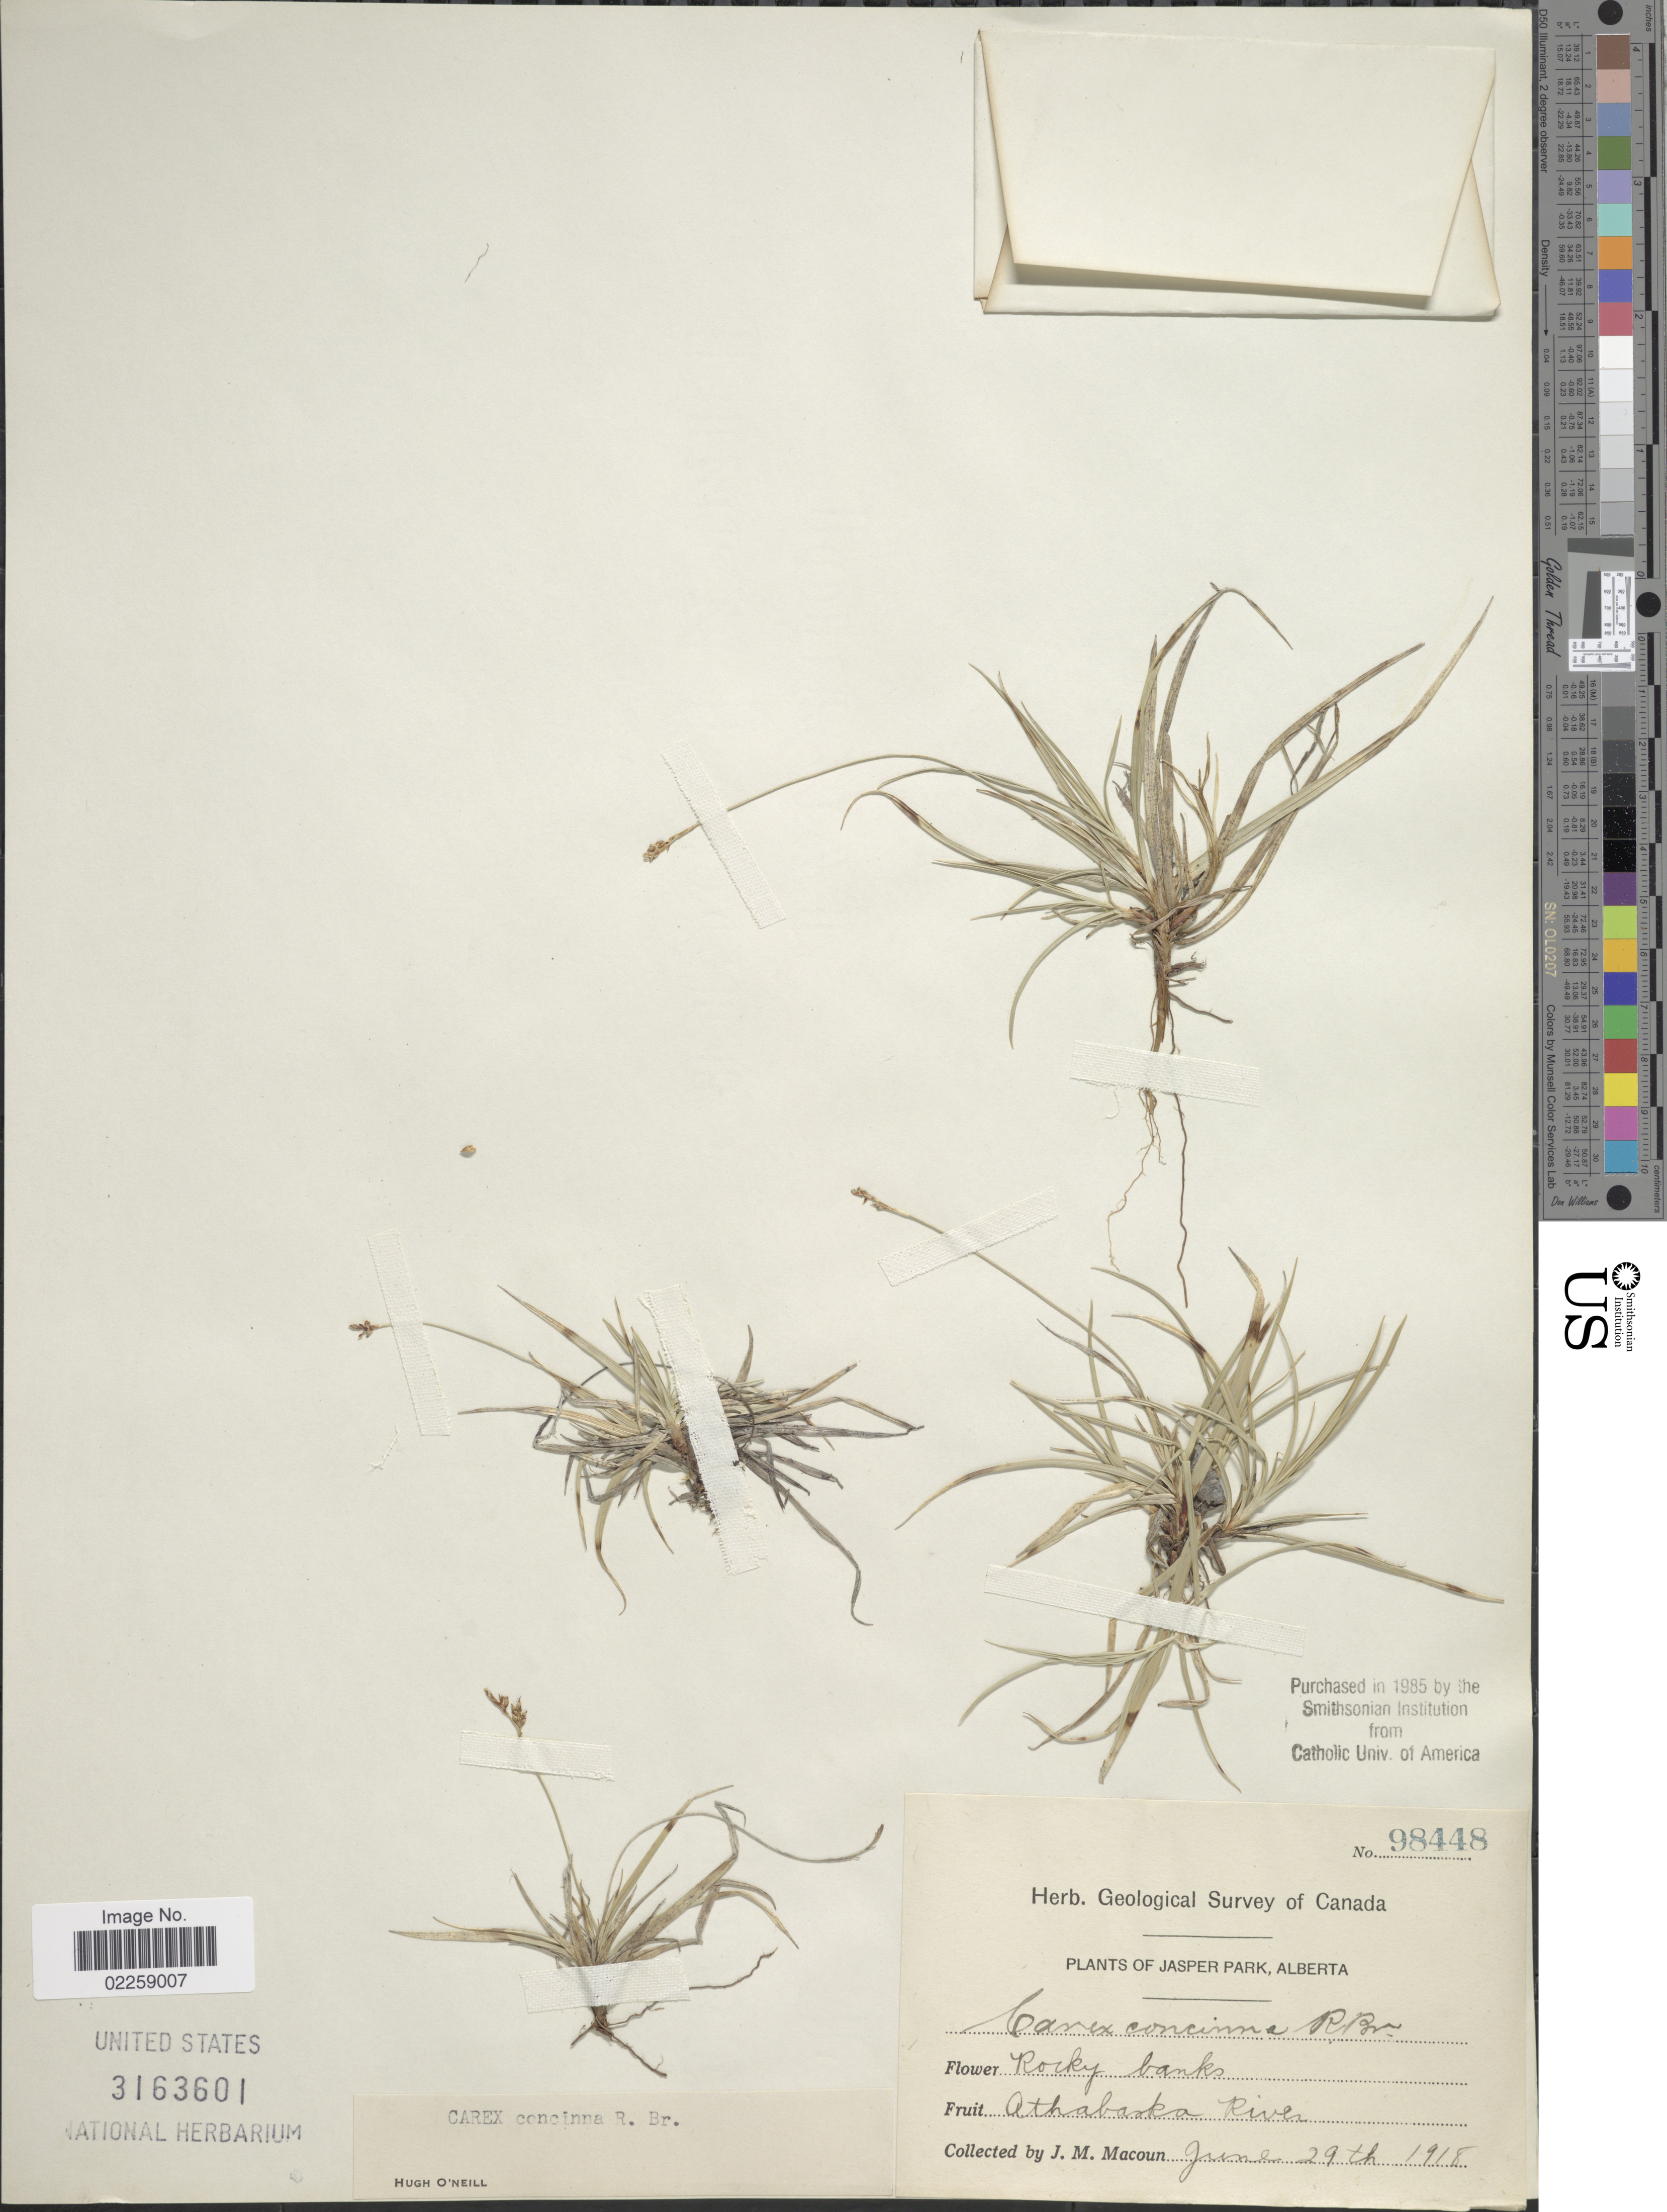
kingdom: Plantae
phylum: Tracheophyta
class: Liliopsida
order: Poales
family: Cyperaceae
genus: Carex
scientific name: Carex concinna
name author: R. Br.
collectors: J. M. Macoun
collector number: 98448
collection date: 1918-06-29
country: Canada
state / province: Alberta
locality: Jasper Park, Athabaska River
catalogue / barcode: US 3163601